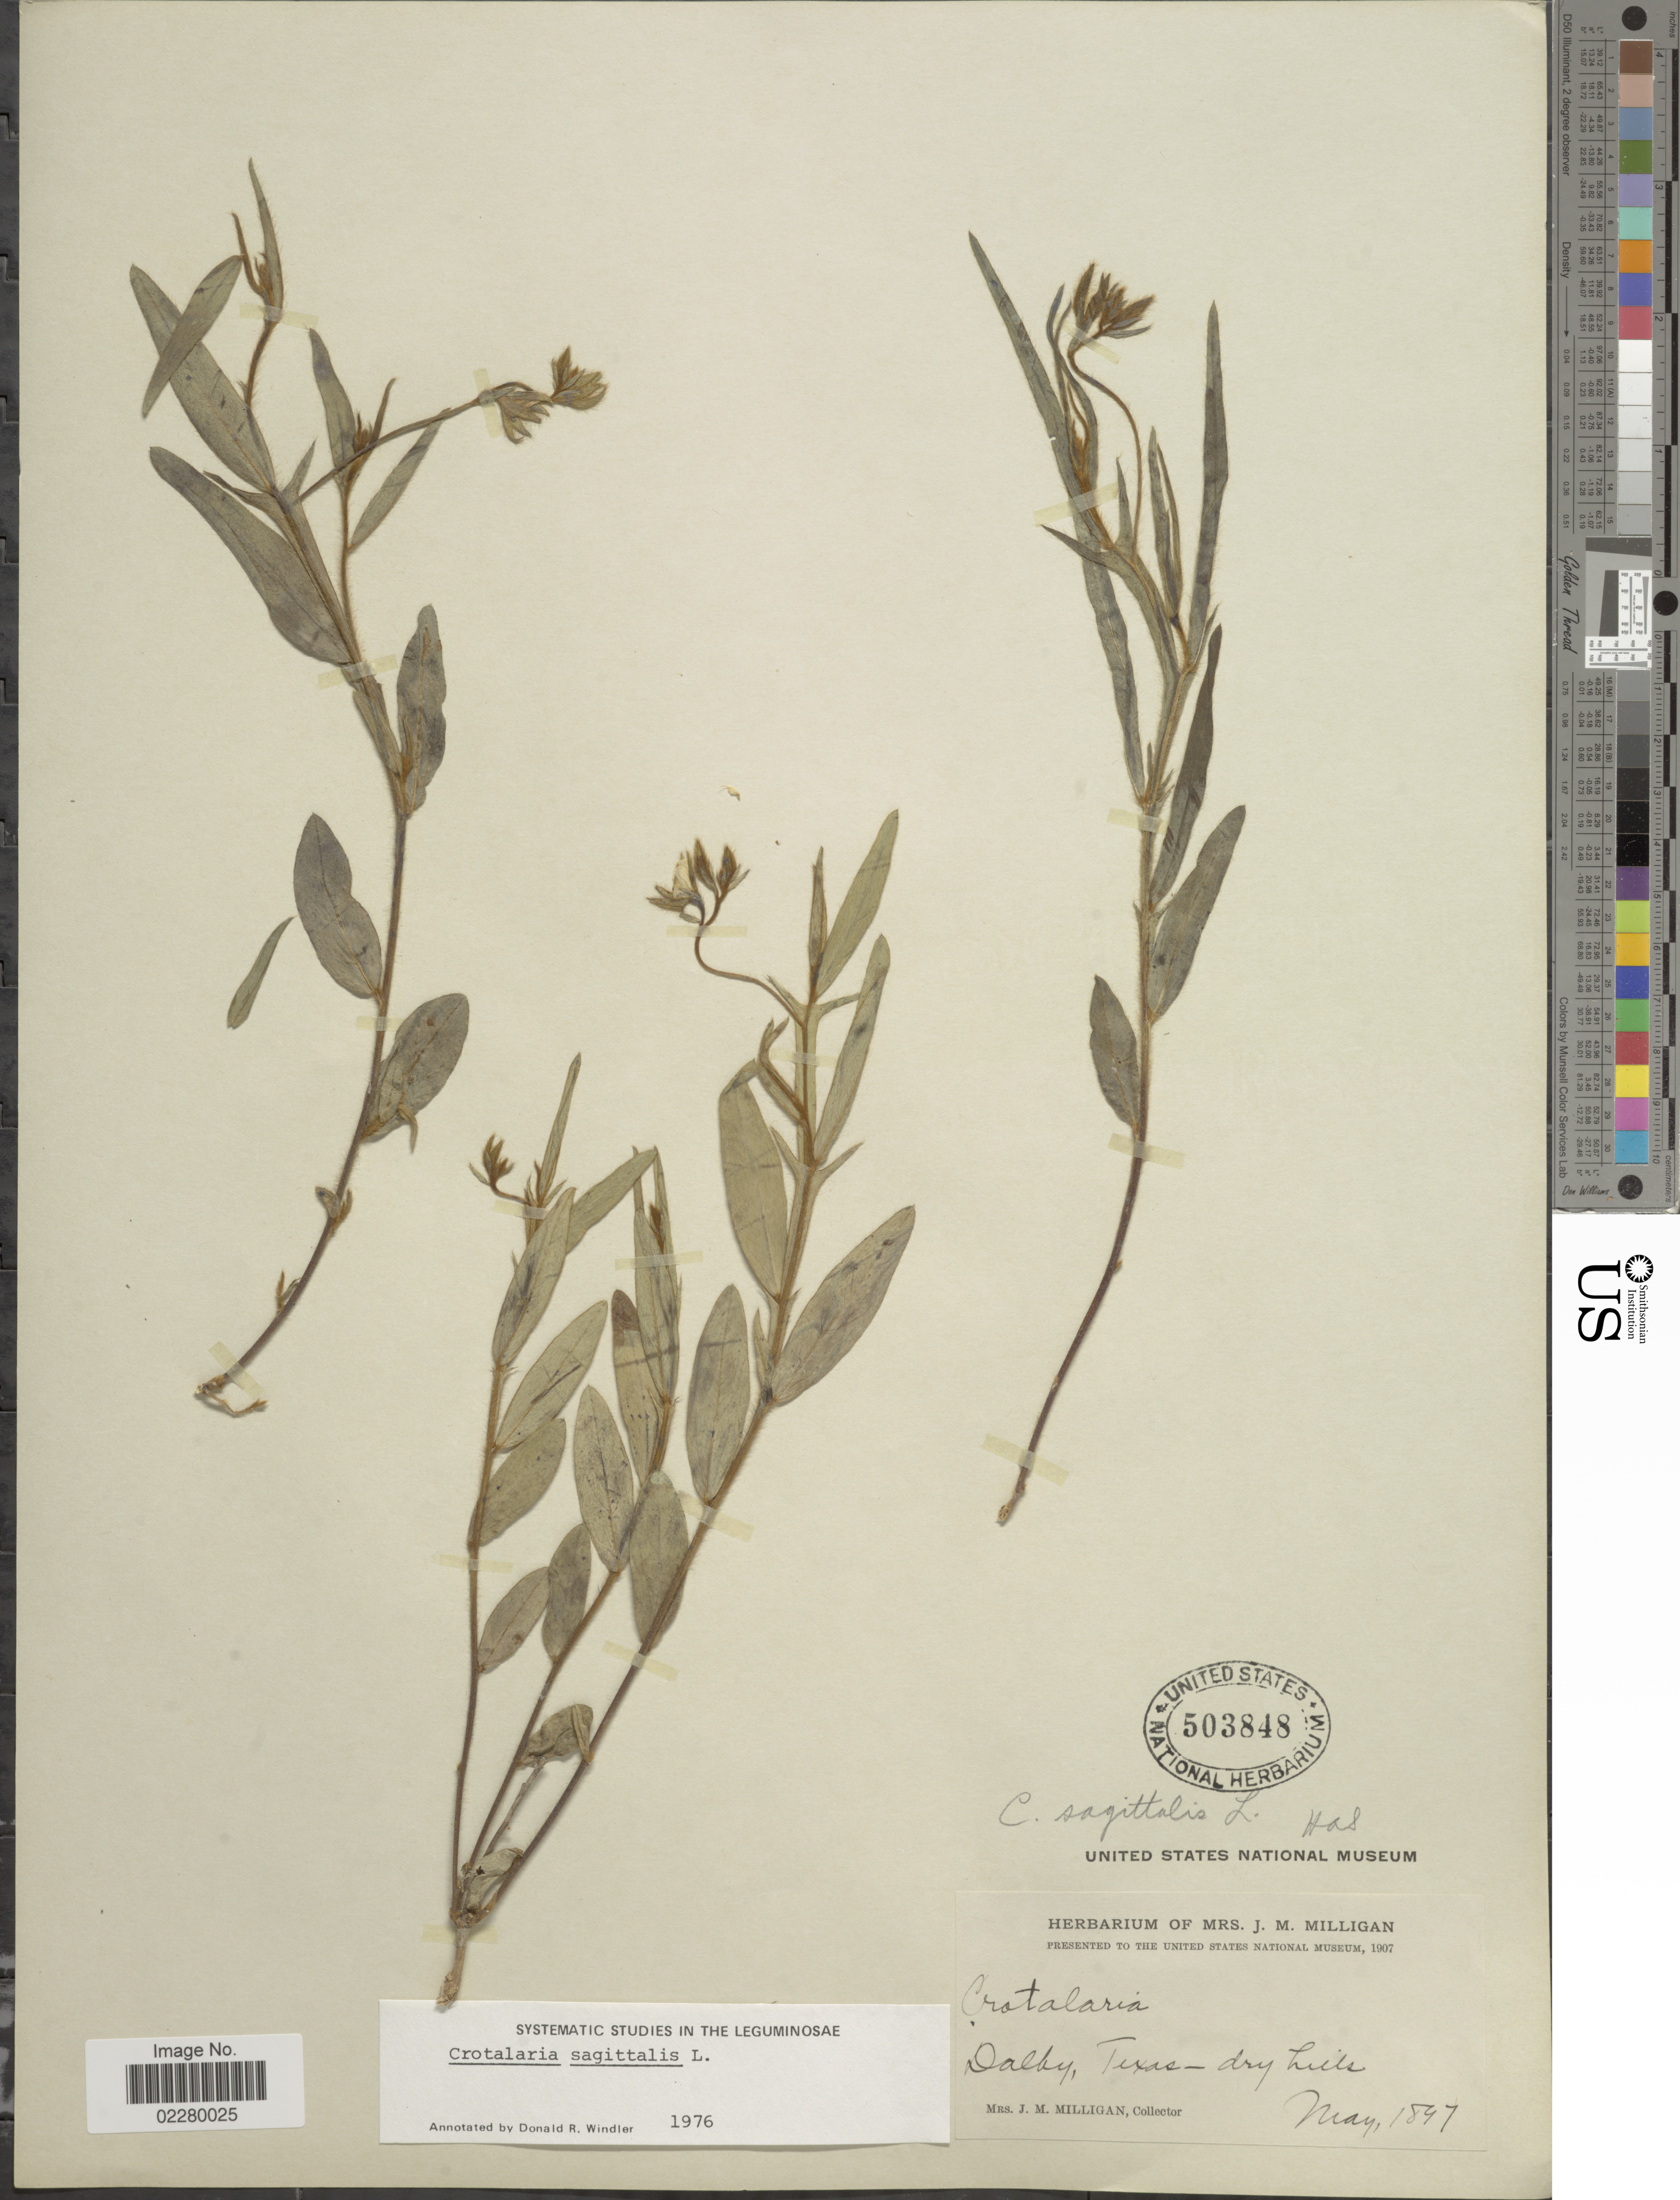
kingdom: Plantae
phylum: Tracheophyta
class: Magnoliopsida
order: Fabales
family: Fabaceae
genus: Crotalaria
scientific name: Crotalaria sagittalis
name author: L.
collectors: J. Milligan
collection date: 1897-05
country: United States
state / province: Texas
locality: Dalby, Texas - dry hills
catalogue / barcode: US 503848